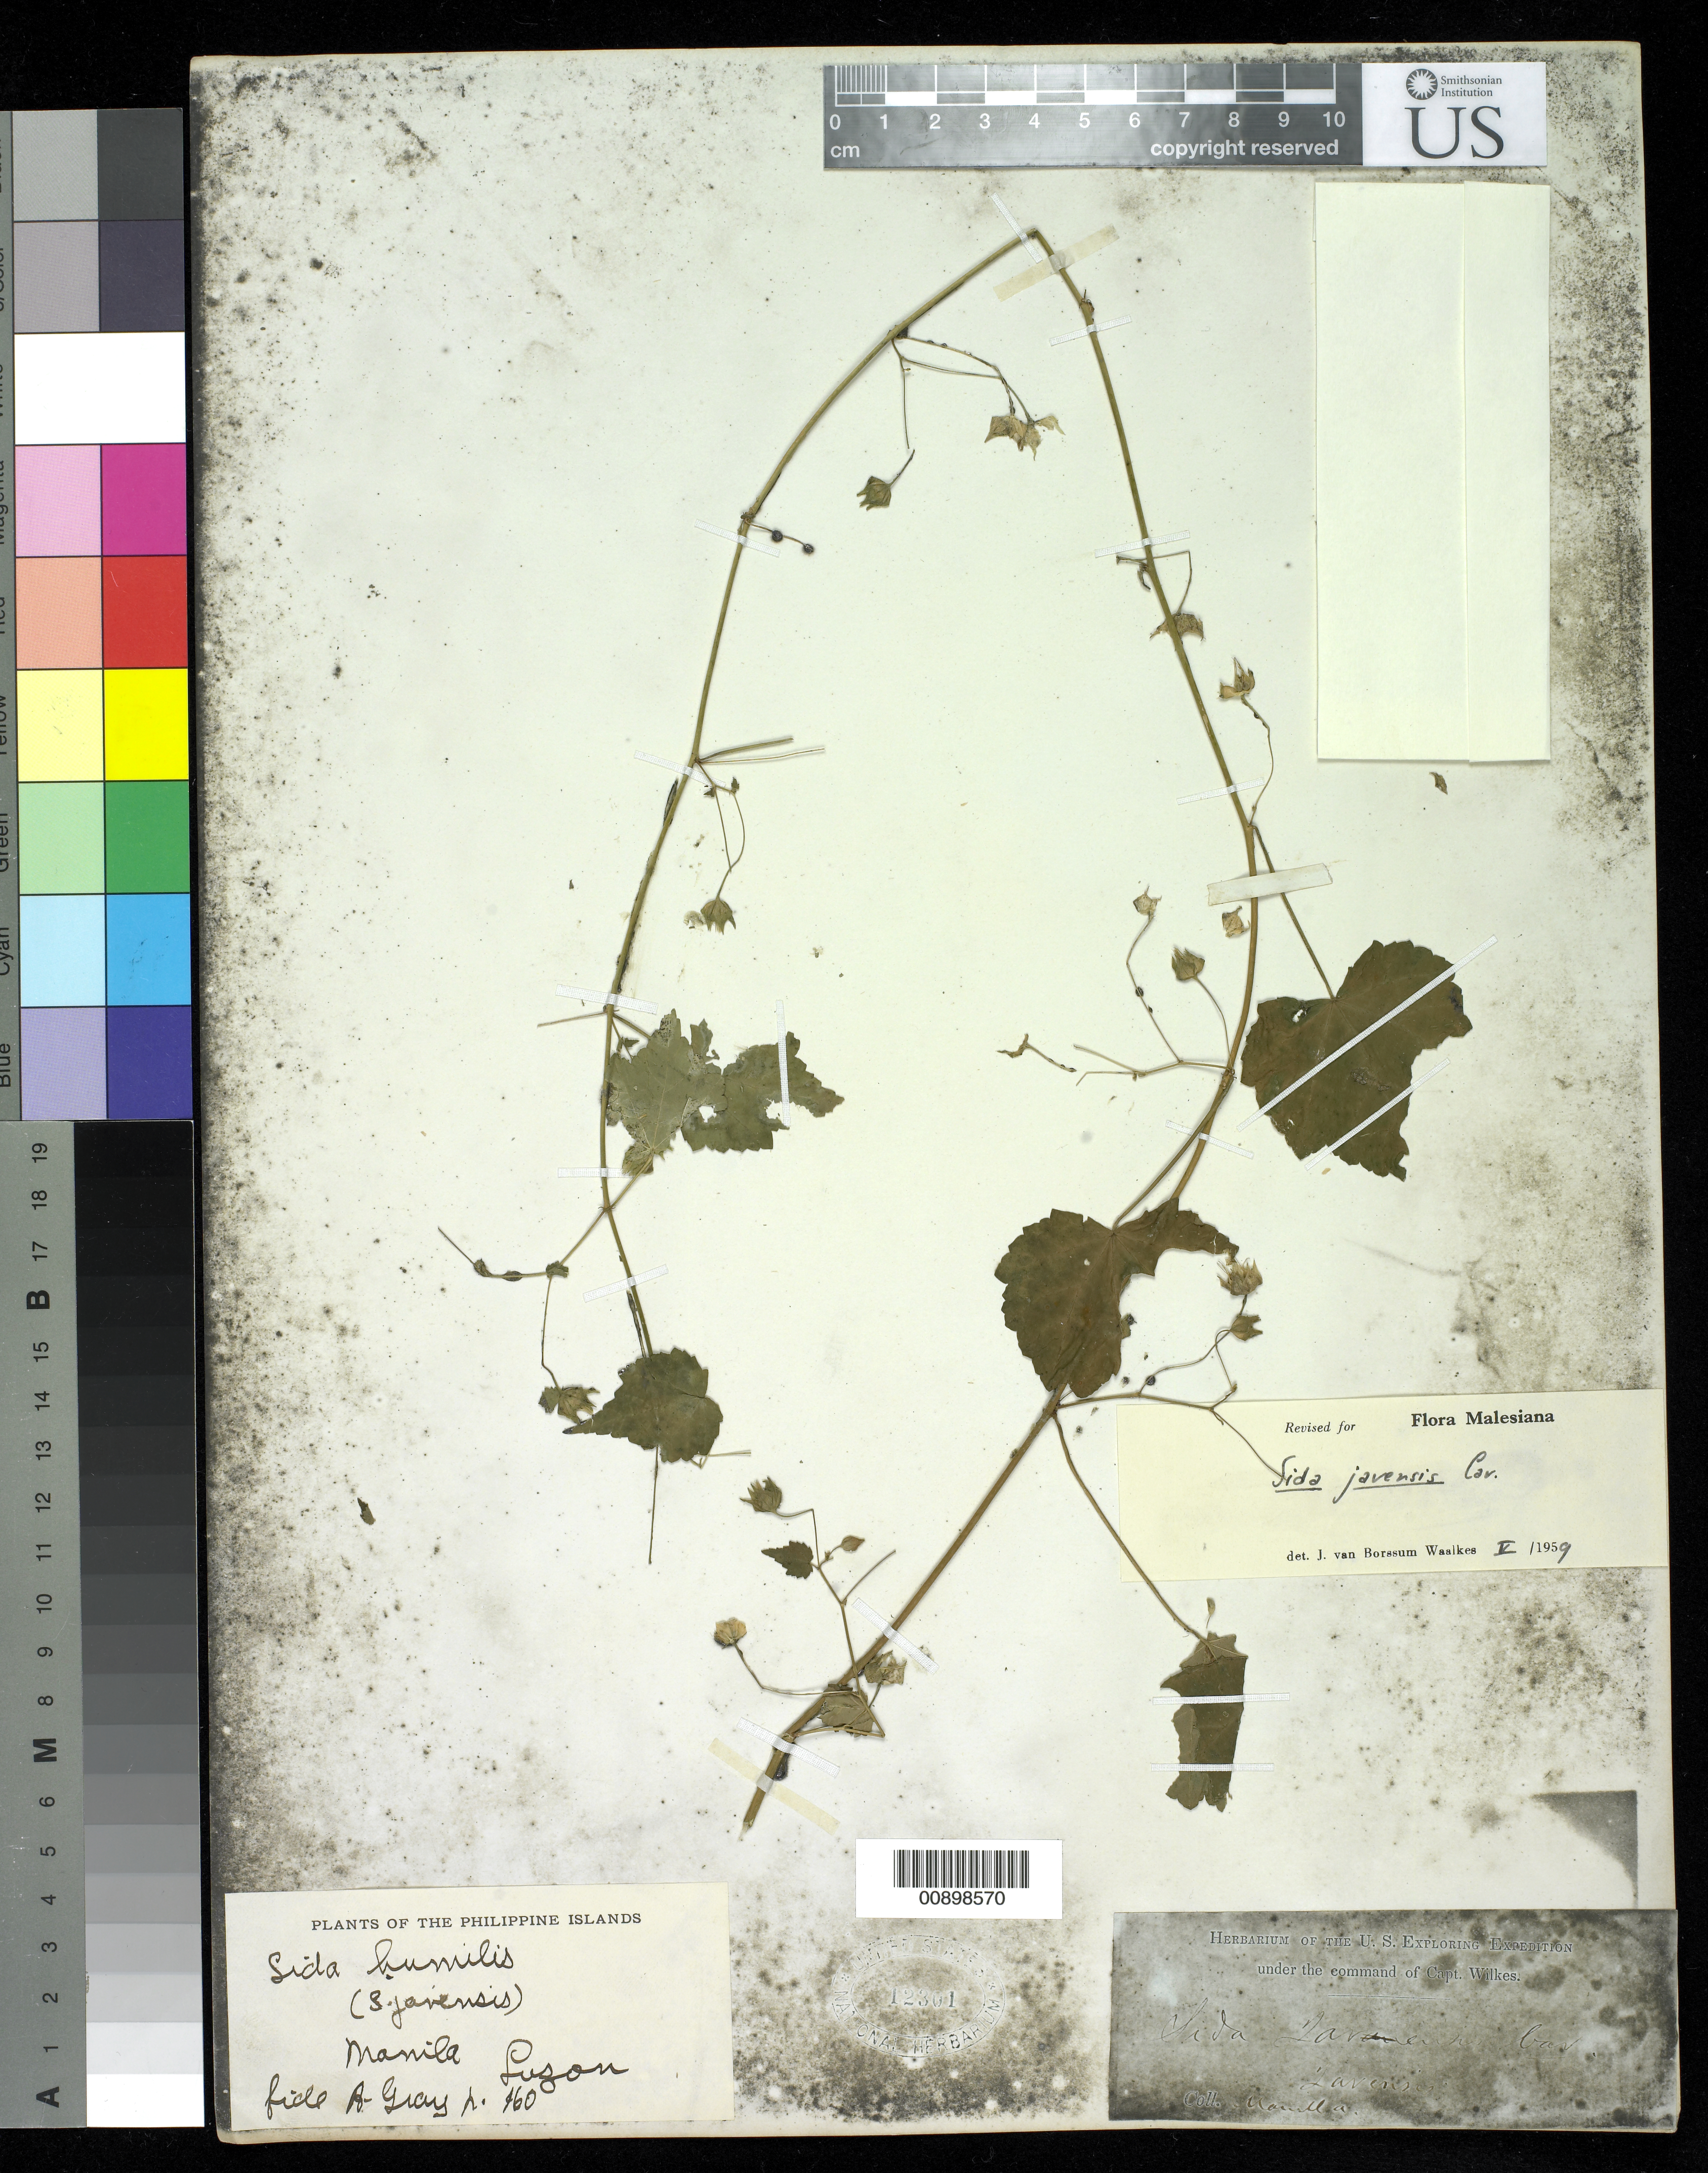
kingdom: Plantae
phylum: Tracheophyta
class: Magnoliopsida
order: Malvales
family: Malvaceae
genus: Sida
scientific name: Sida javensis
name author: Cav.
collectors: Wilkes Explor. Exped.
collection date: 1838/1842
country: Philippines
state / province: National Capital Region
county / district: Manila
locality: Manila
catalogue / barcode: US 12301